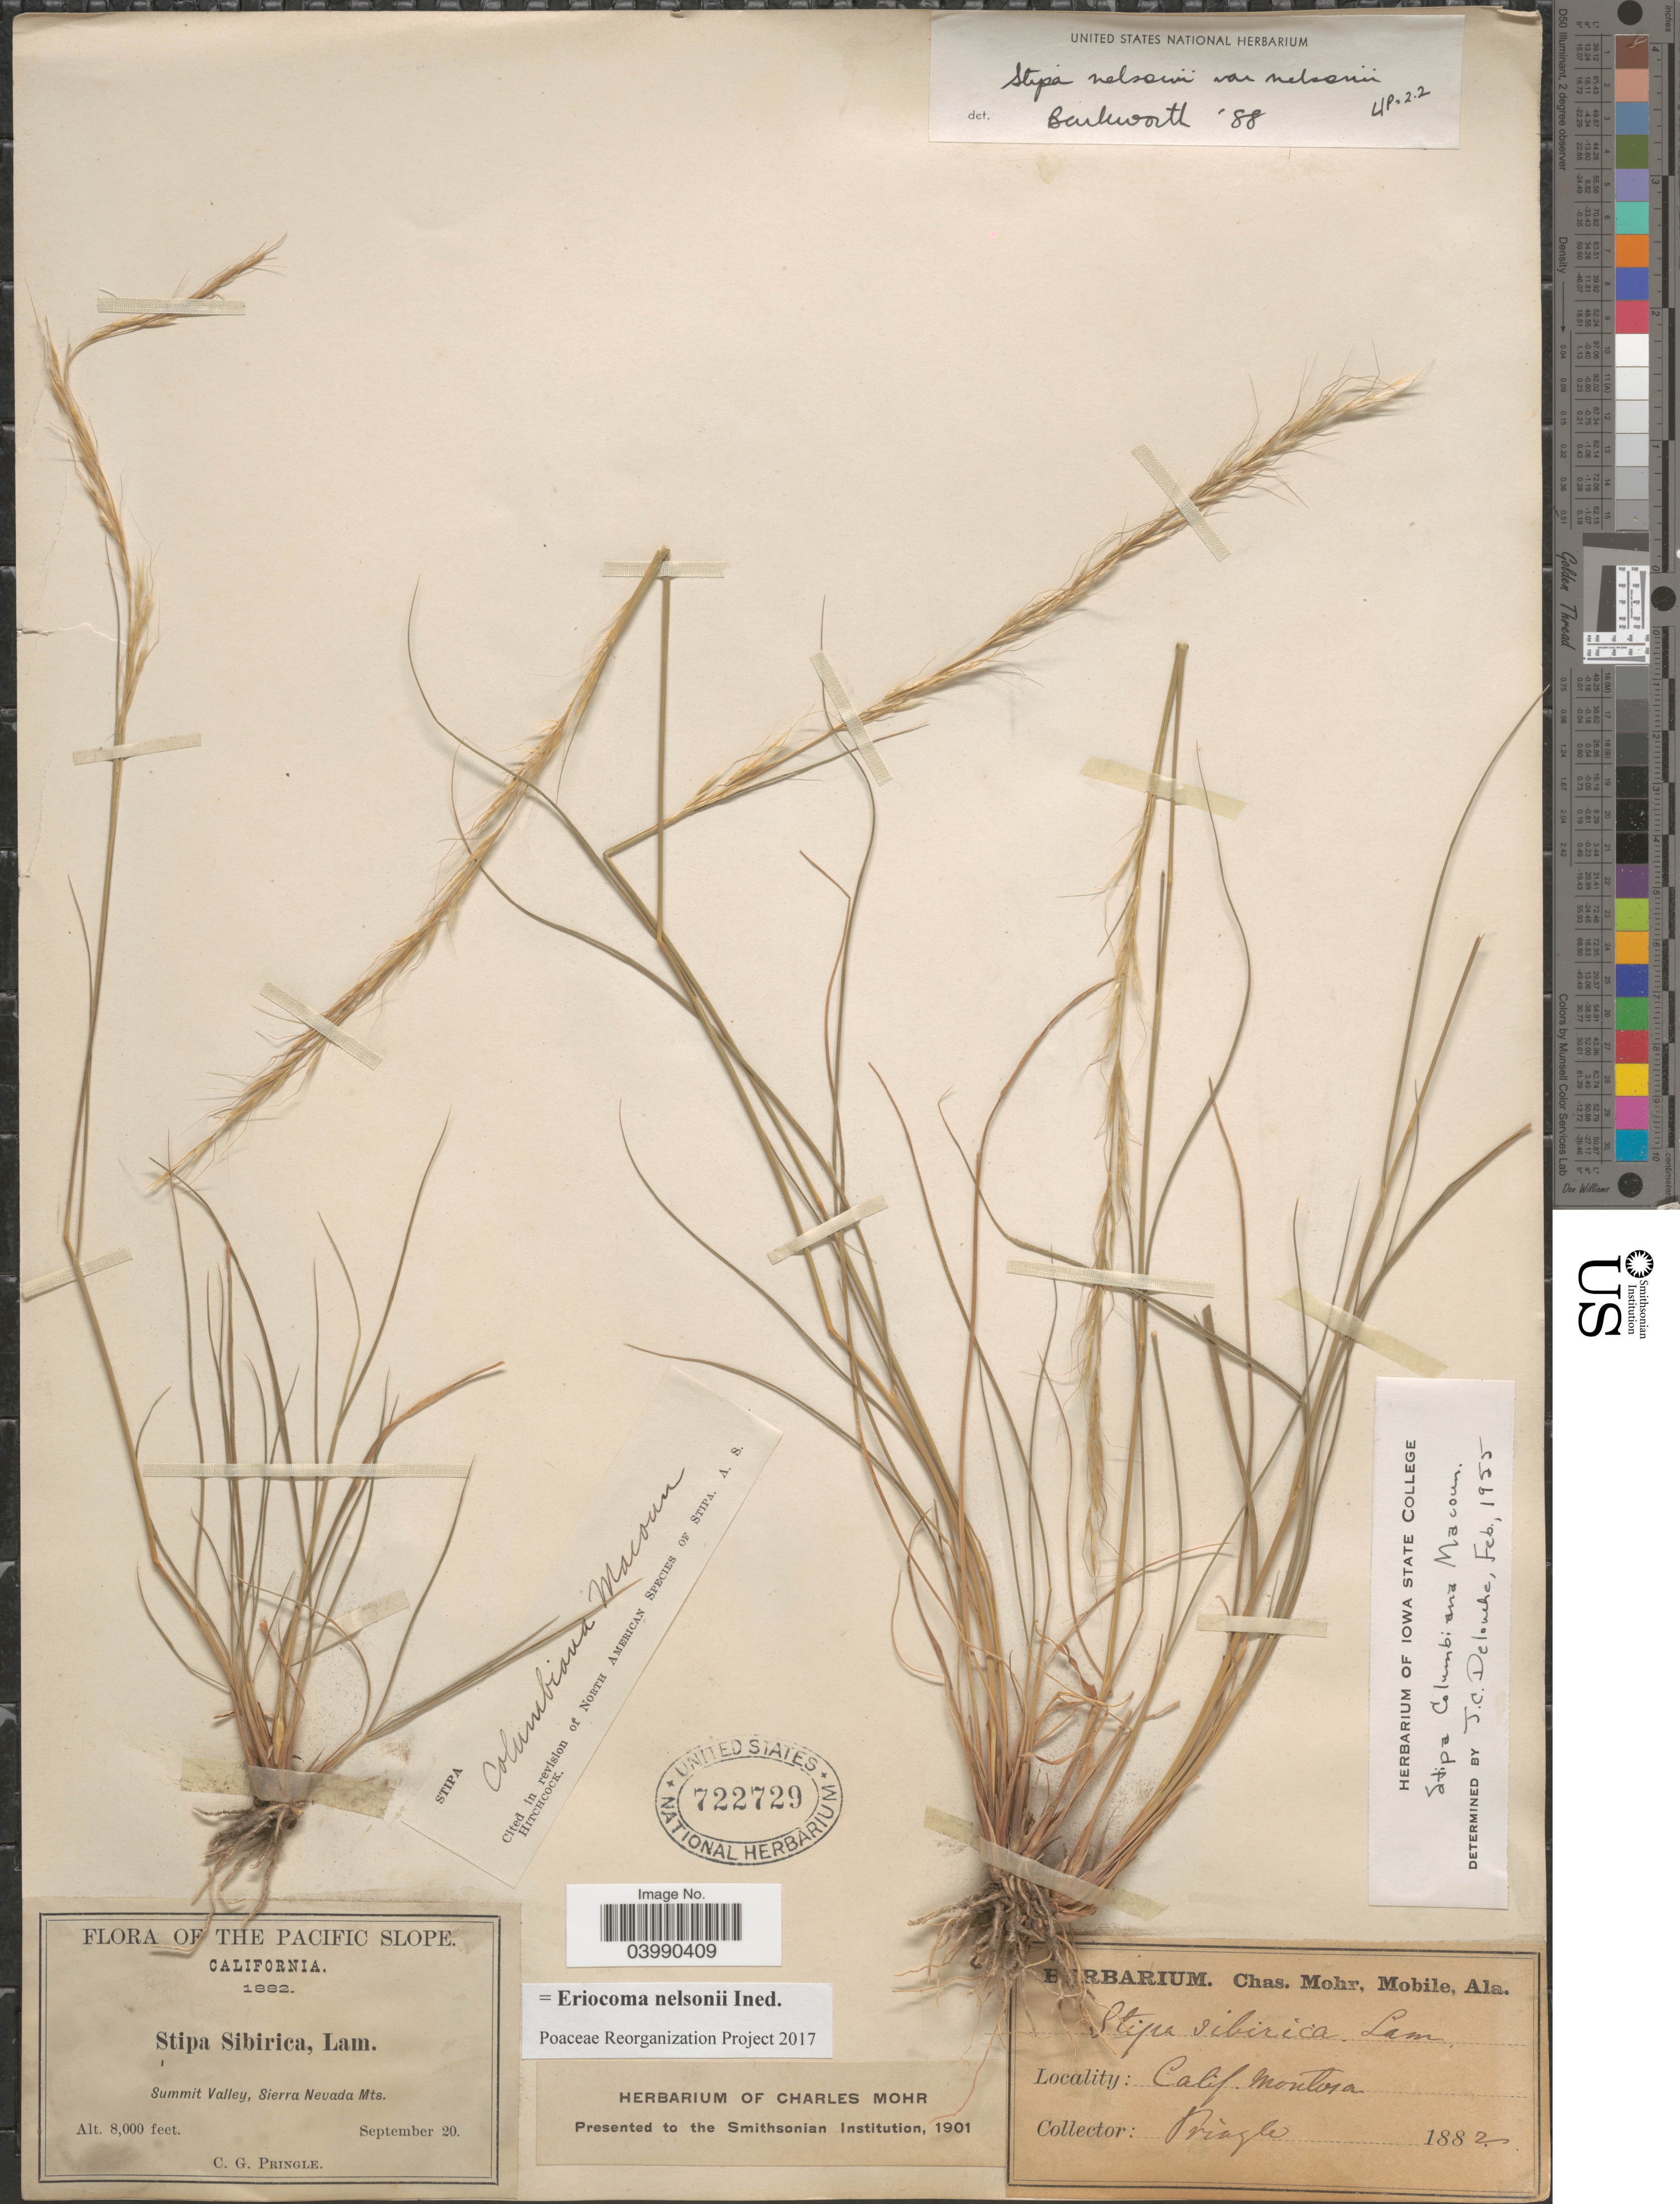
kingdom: Plantae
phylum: Tracheophyta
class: Liliopsida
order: Poales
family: Poaceae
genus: Eriocoma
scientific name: Eriocoma nelsonii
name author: (Scribn.) Romasch.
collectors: C. G. Pringle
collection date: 1882-09-20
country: United States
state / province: California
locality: The Pacific Slope. Summit Valley, Sierra Nevada Mts. Montosa.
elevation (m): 2438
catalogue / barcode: US 722729